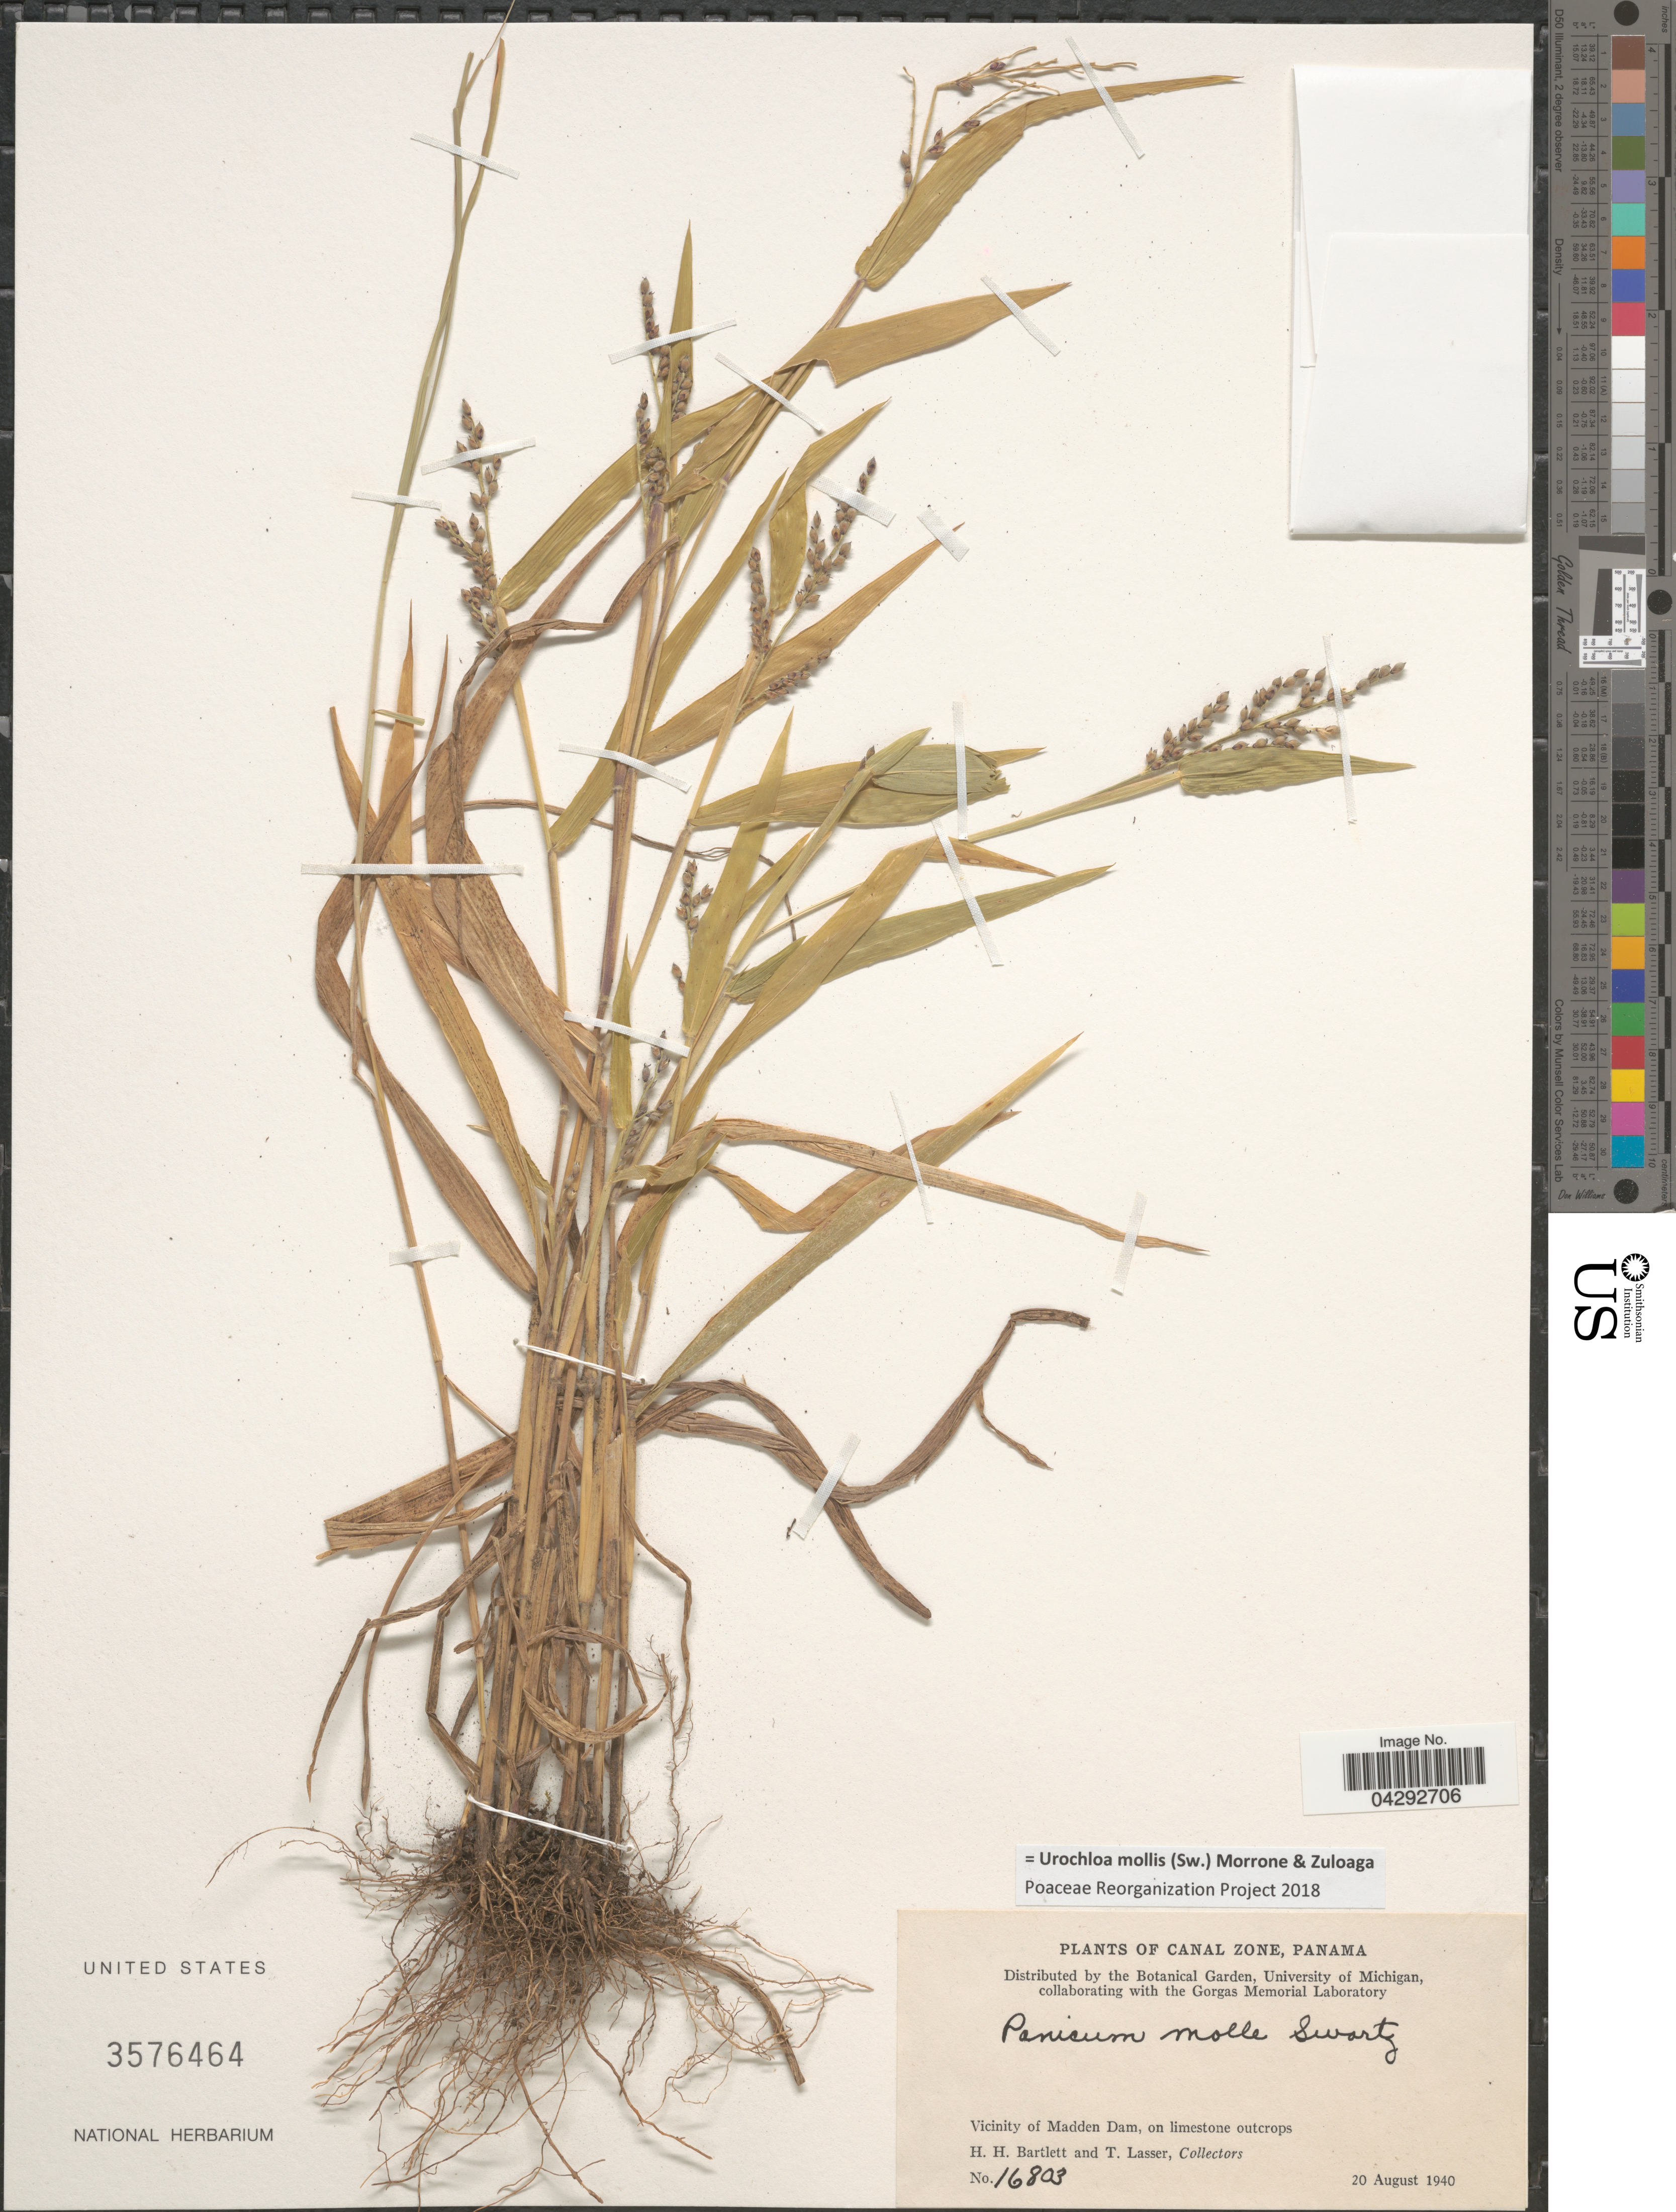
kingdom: Plantae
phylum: Tracheophyta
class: Liliopsida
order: Poales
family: Poaceae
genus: Urochloa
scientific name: Urochloa mollis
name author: (Sw.) Morrone & Zuloaga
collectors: H. H. Bartlett & T. Lasser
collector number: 16803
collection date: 1940-08-20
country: Panama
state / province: Colón / Panamá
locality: Canal Zone. Vicinity of Madden Dam, on limestone outcrops.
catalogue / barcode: US 3576464